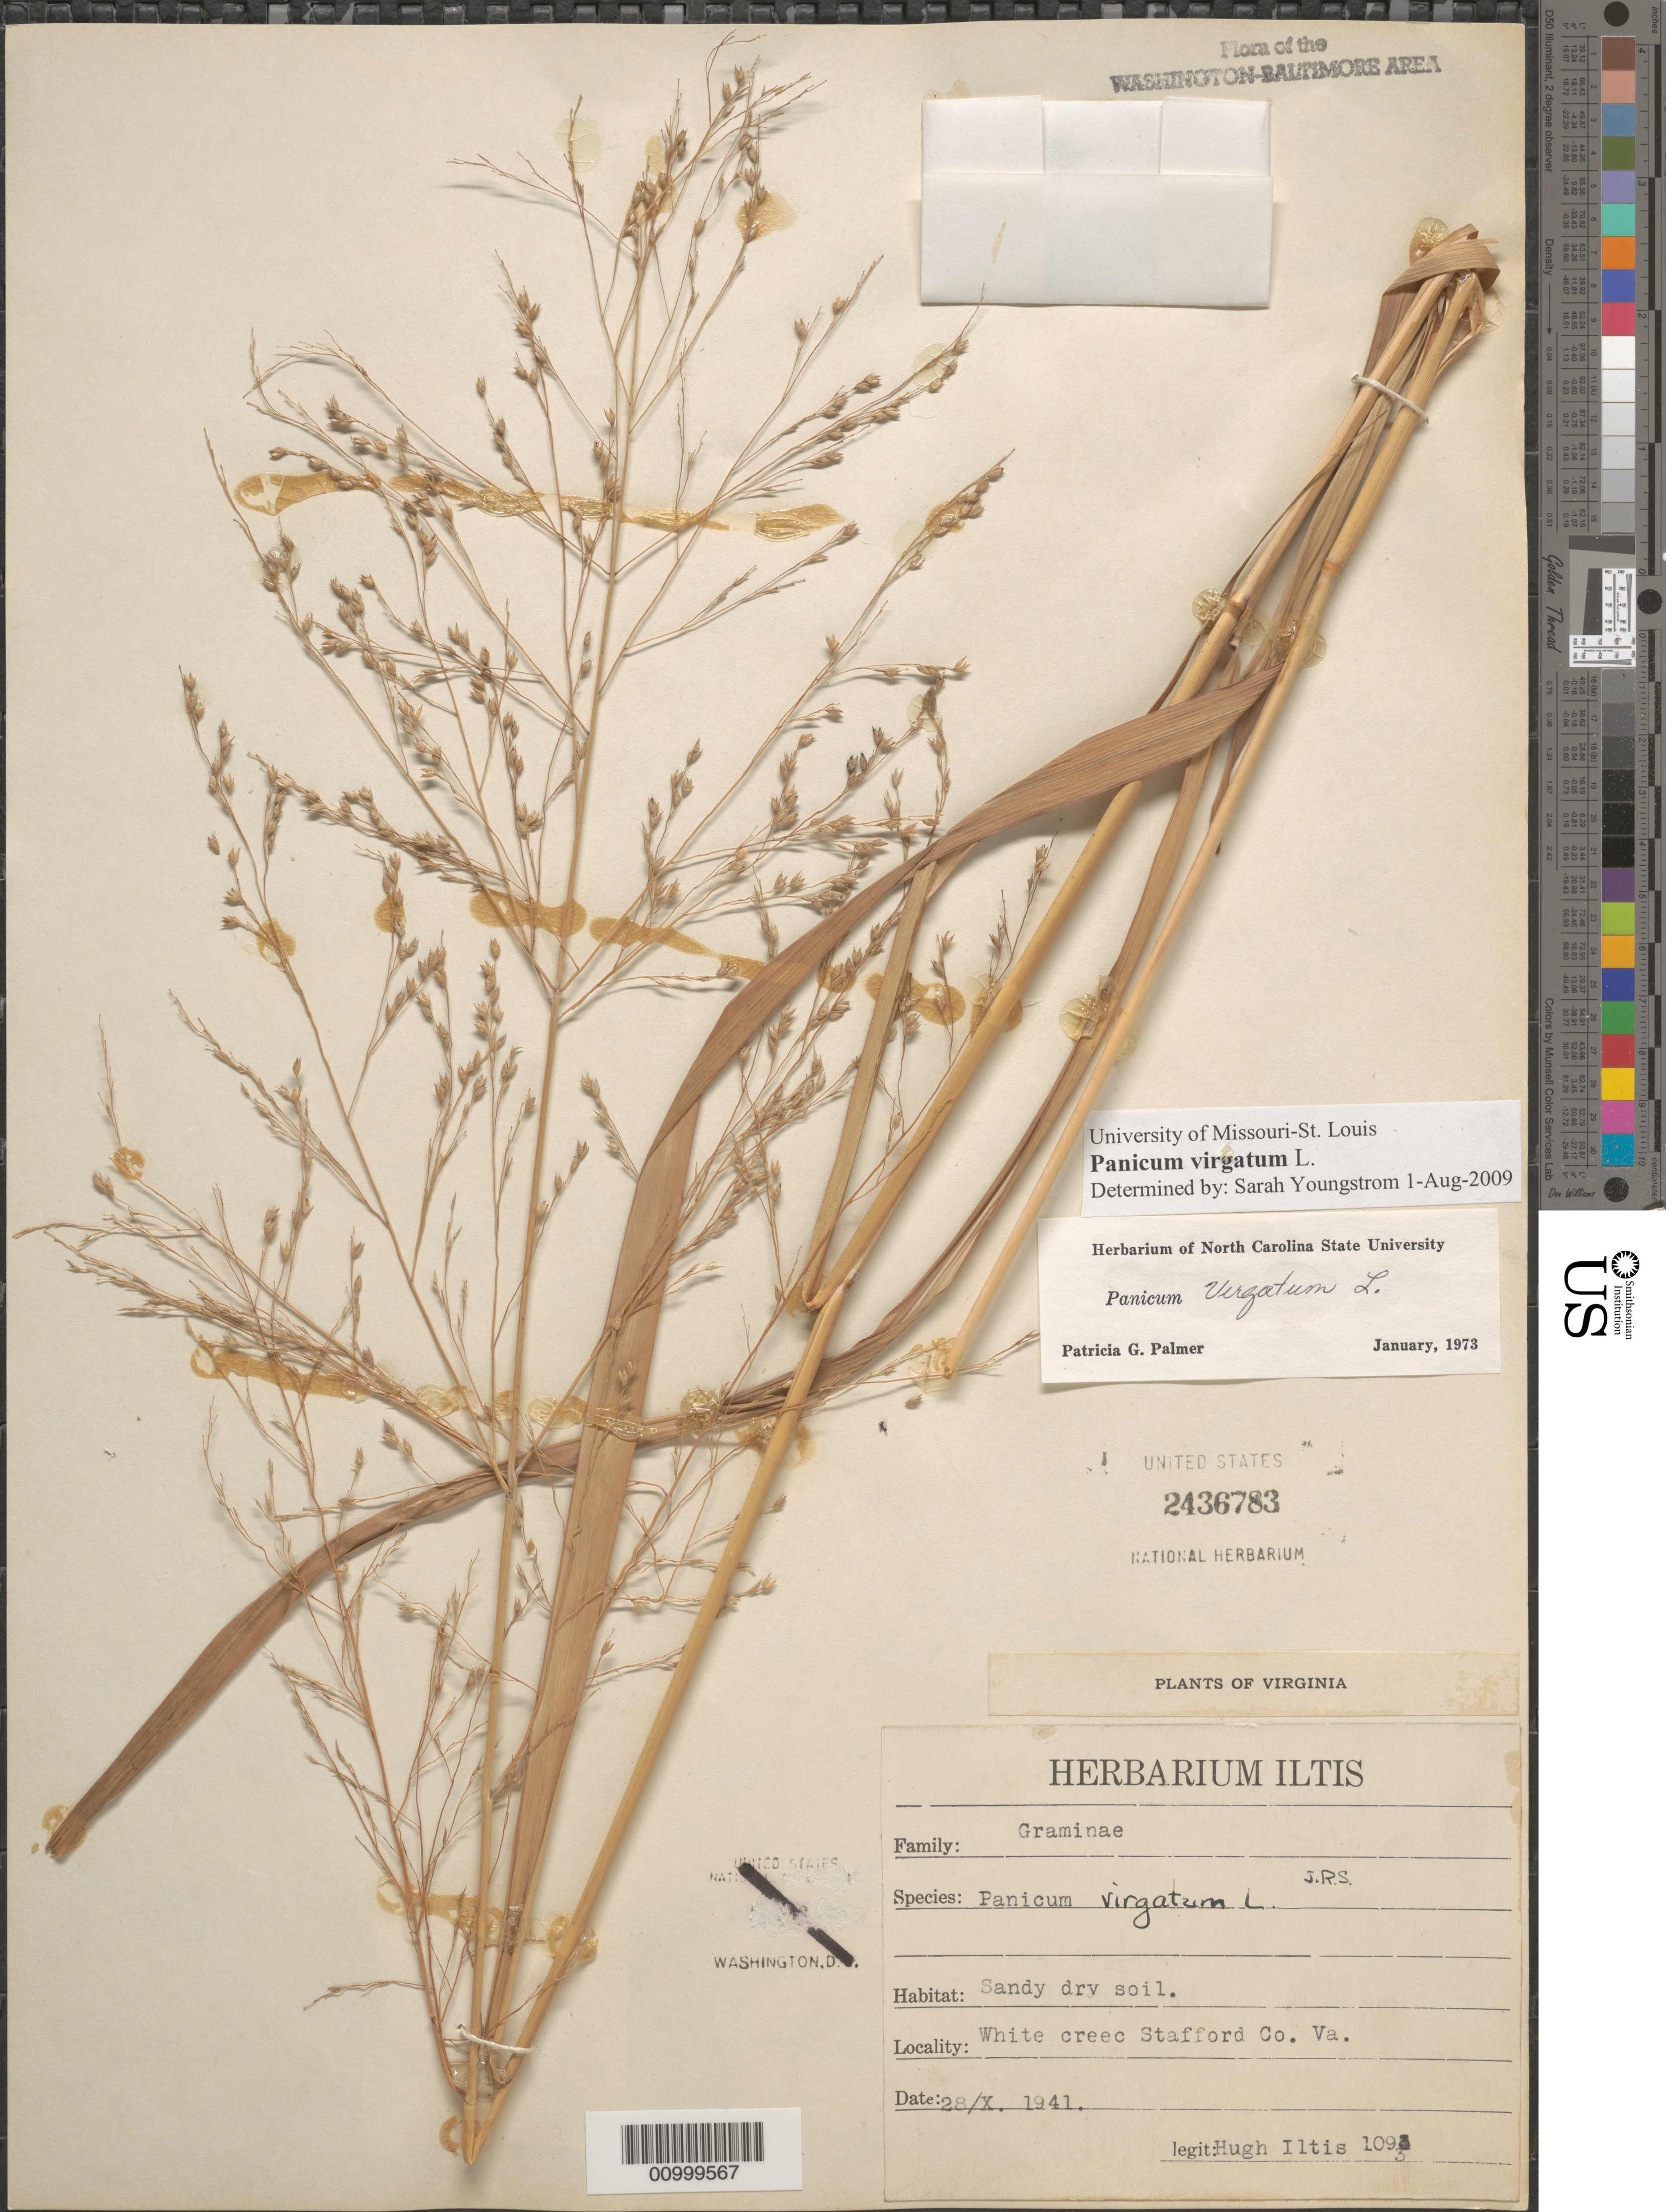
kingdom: Plantae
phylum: Tracheophyta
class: Liliopsida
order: Poales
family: Poaceae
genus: Panicum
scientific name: Panicum virgatum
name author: L.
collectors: H. H. Iltis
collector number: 1093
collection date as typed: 28 Oct 1941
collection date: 1941-10-28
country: United States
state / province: Virginia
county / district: Stafford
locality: White Creek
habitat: Sandy dry soil.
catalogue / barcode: US 2436783